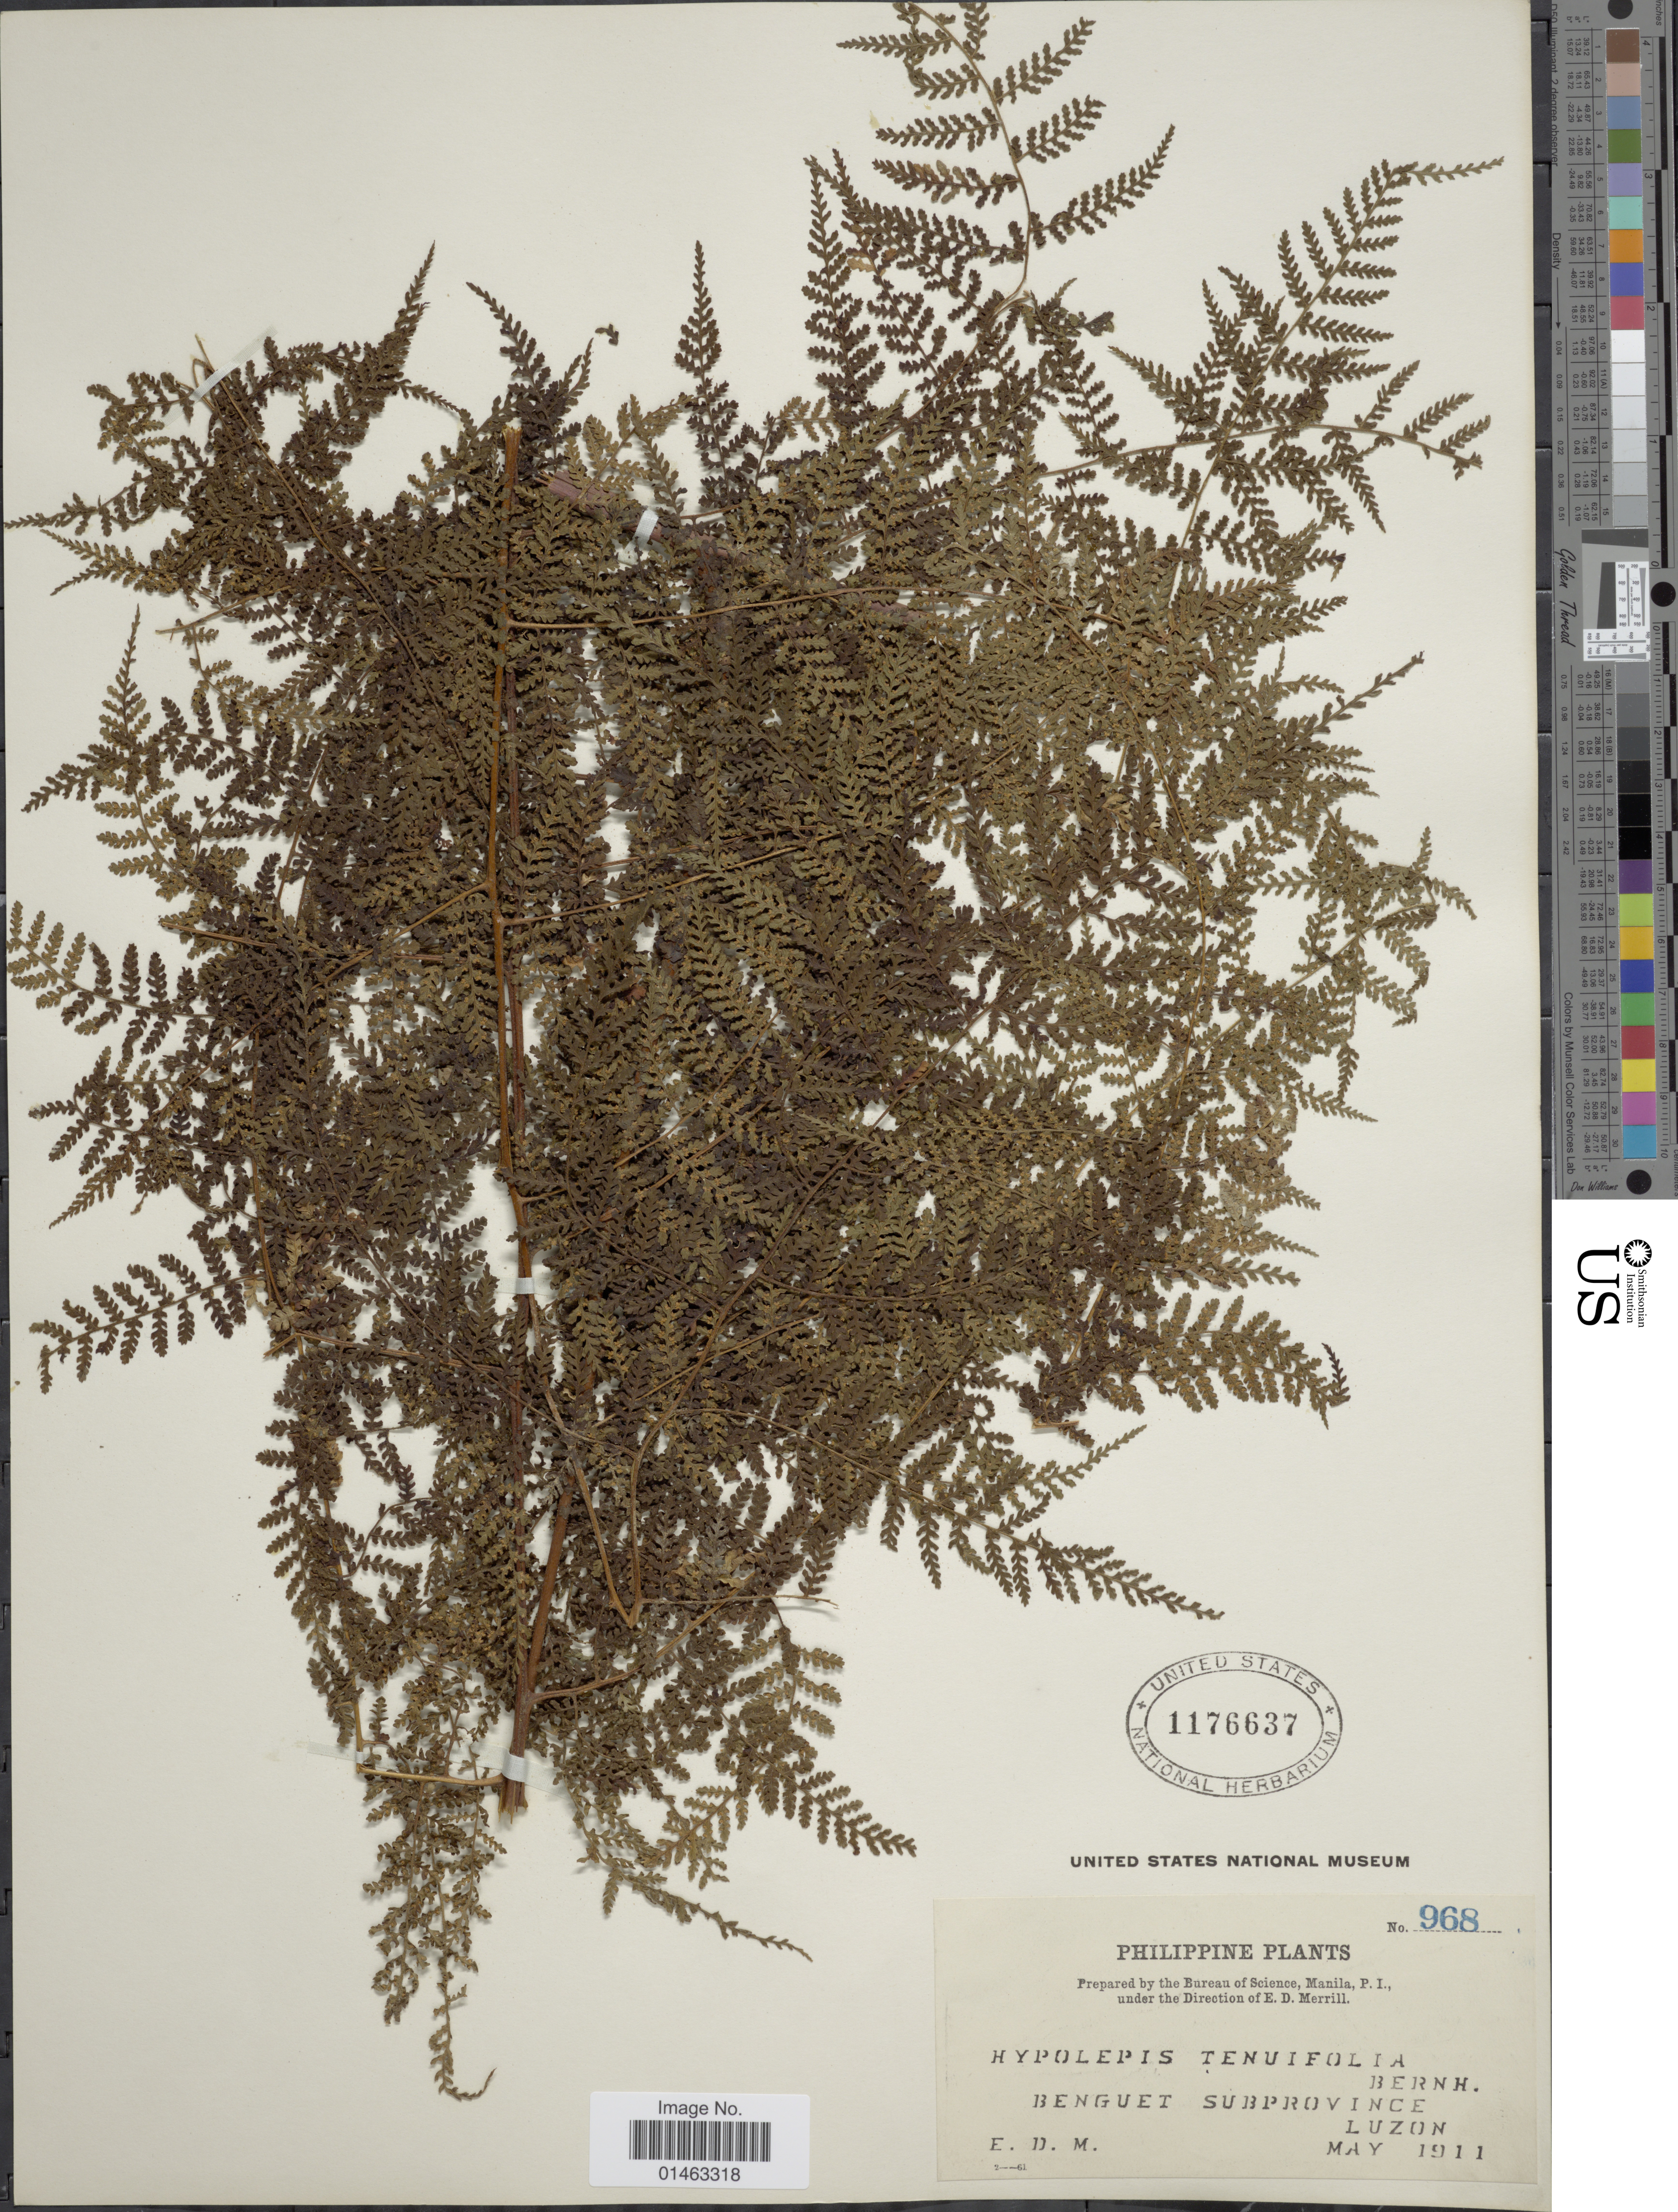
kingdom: Plantae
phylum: Tracheophyta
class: Polypodiopsida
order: Polypodiales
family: Dennstaedtiaceae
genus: Hypolepis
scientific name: Hypolepis tenuifolia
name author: (G. Forst.) Bernh.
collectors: E. D. Merrill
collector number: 968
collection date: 1911-05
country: Philippines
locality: Benguet Subprovince Luzon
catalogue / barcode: US 1176637